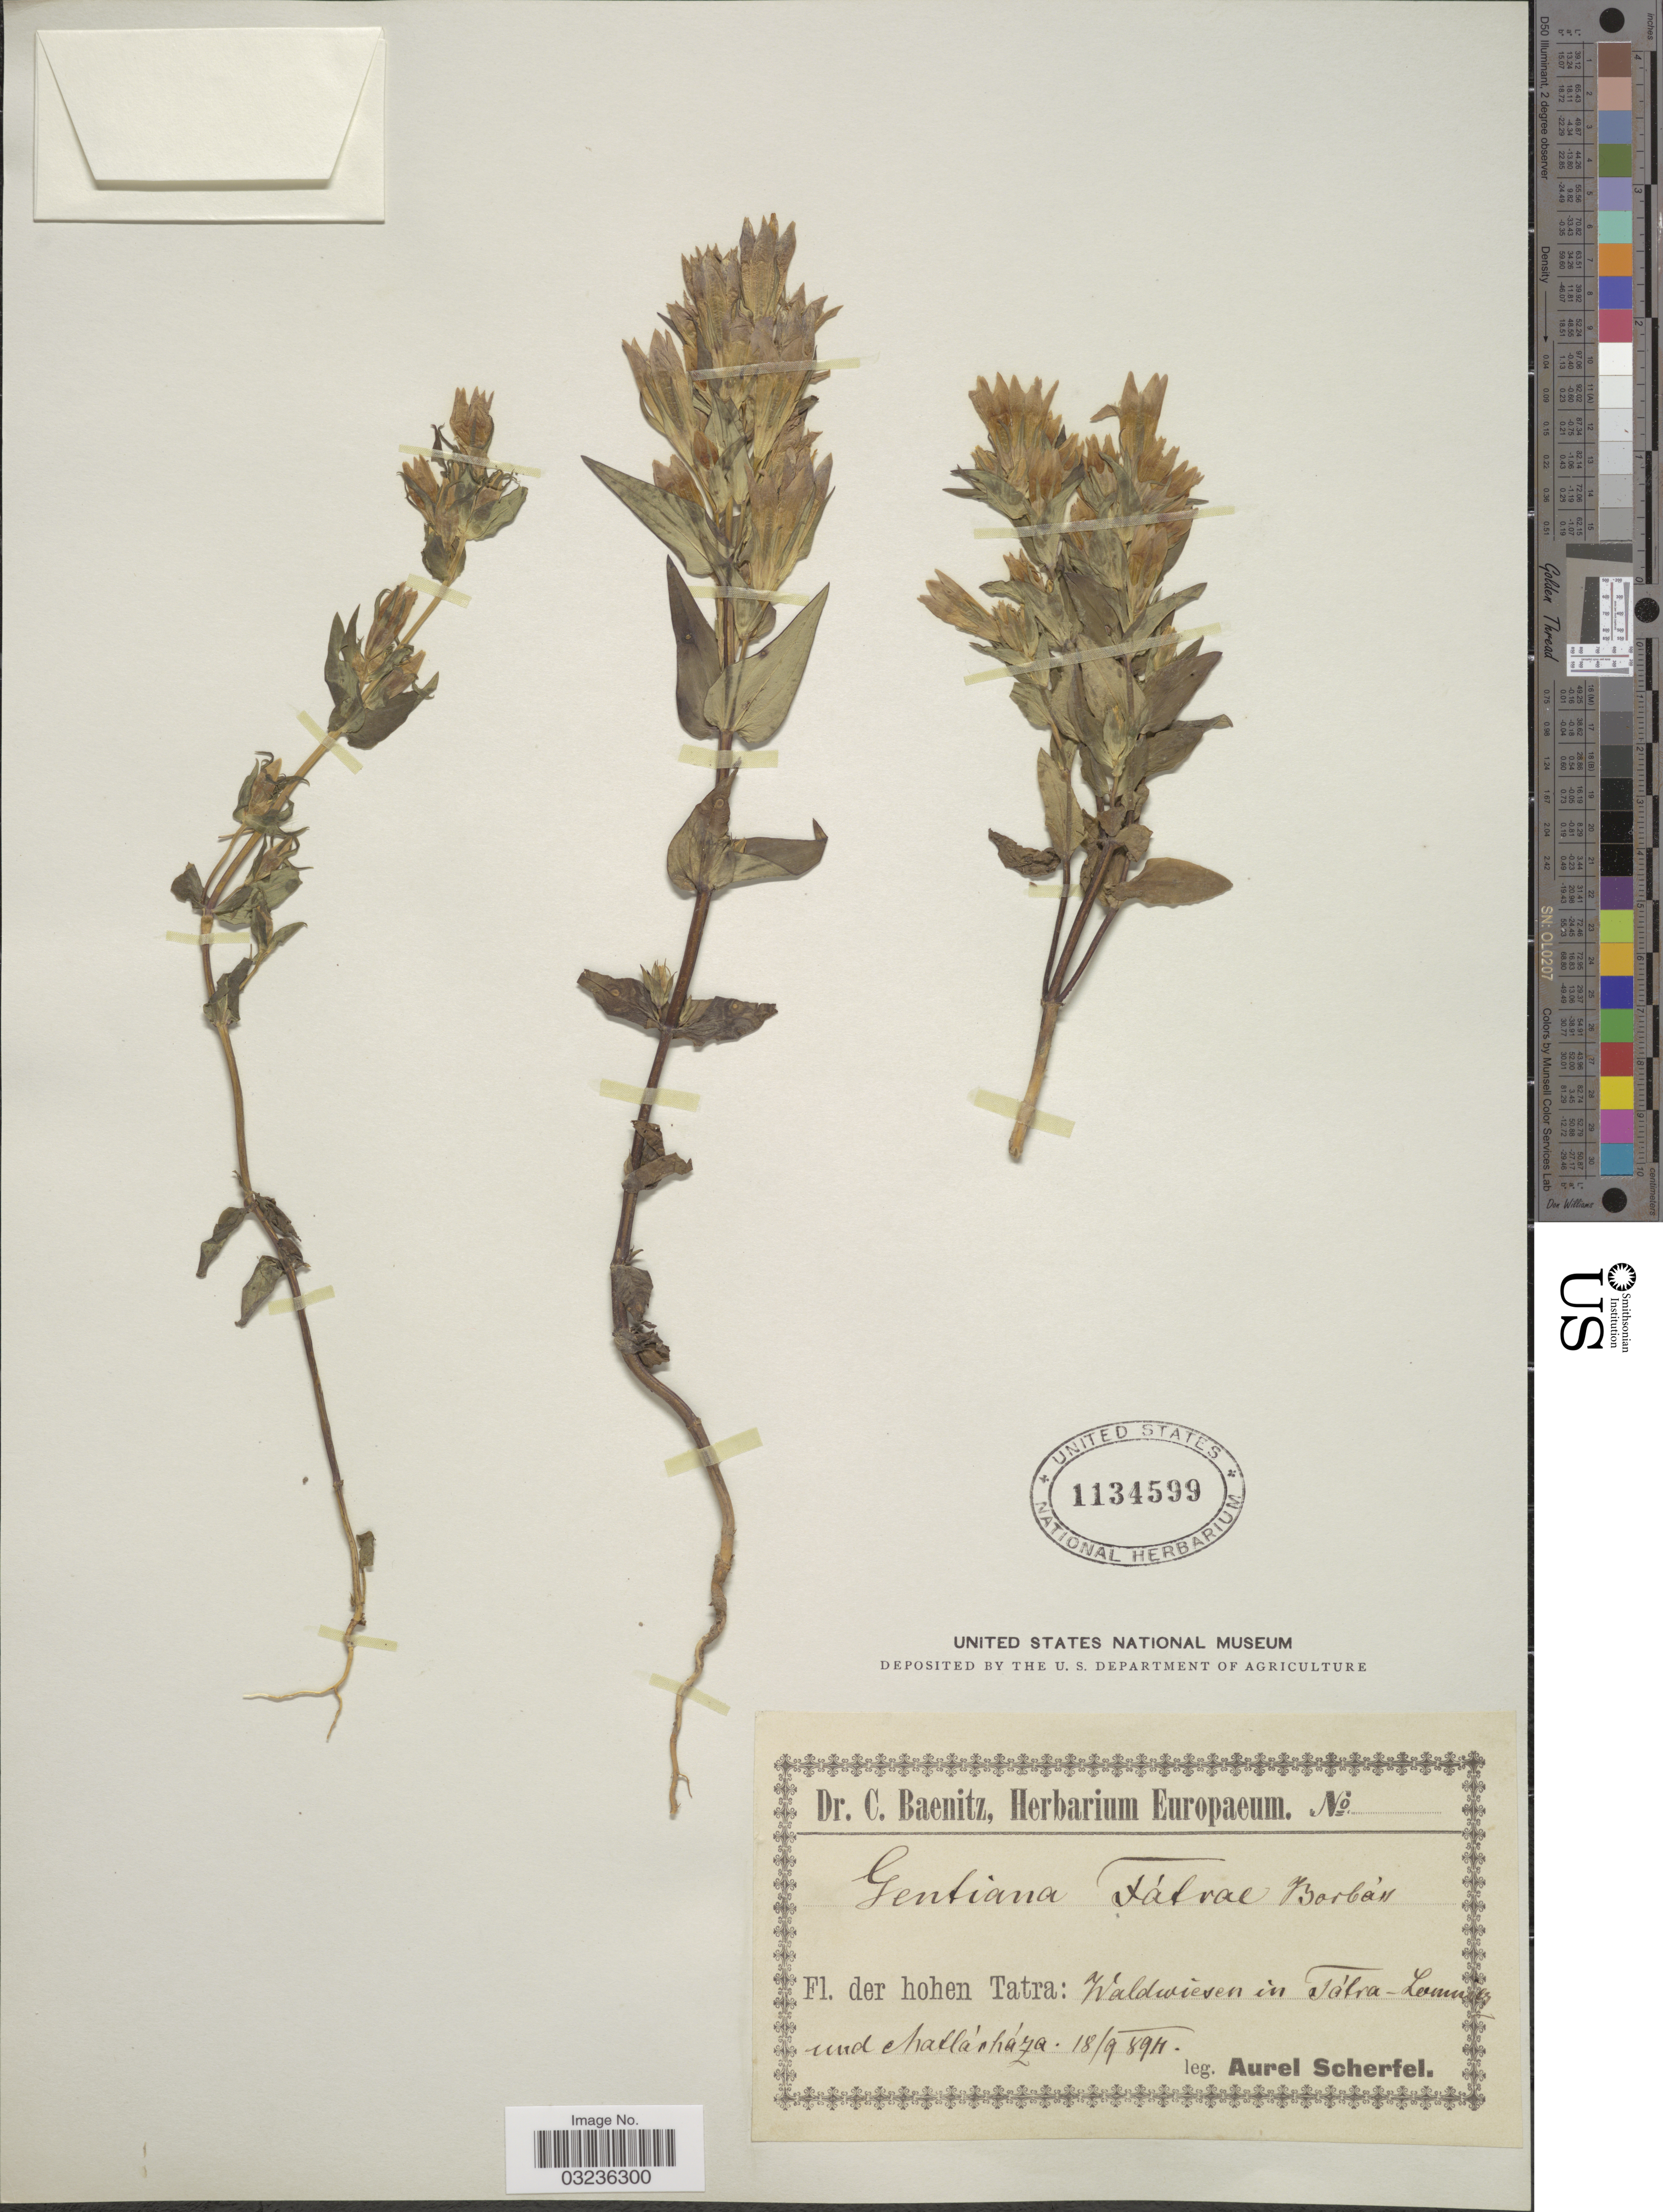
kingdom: Plantae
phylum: Tracheophyta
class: Magnoliopsida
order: Gentianales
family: Gentianaceae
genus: Gentiana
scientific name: Gentiana sp.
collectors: A. Scherfel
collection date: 1894-09-18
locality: Fl. der hohen Tatra: Waldwiesen in Tátra-Lomm und Natlánháza.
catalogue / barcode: US 1134599